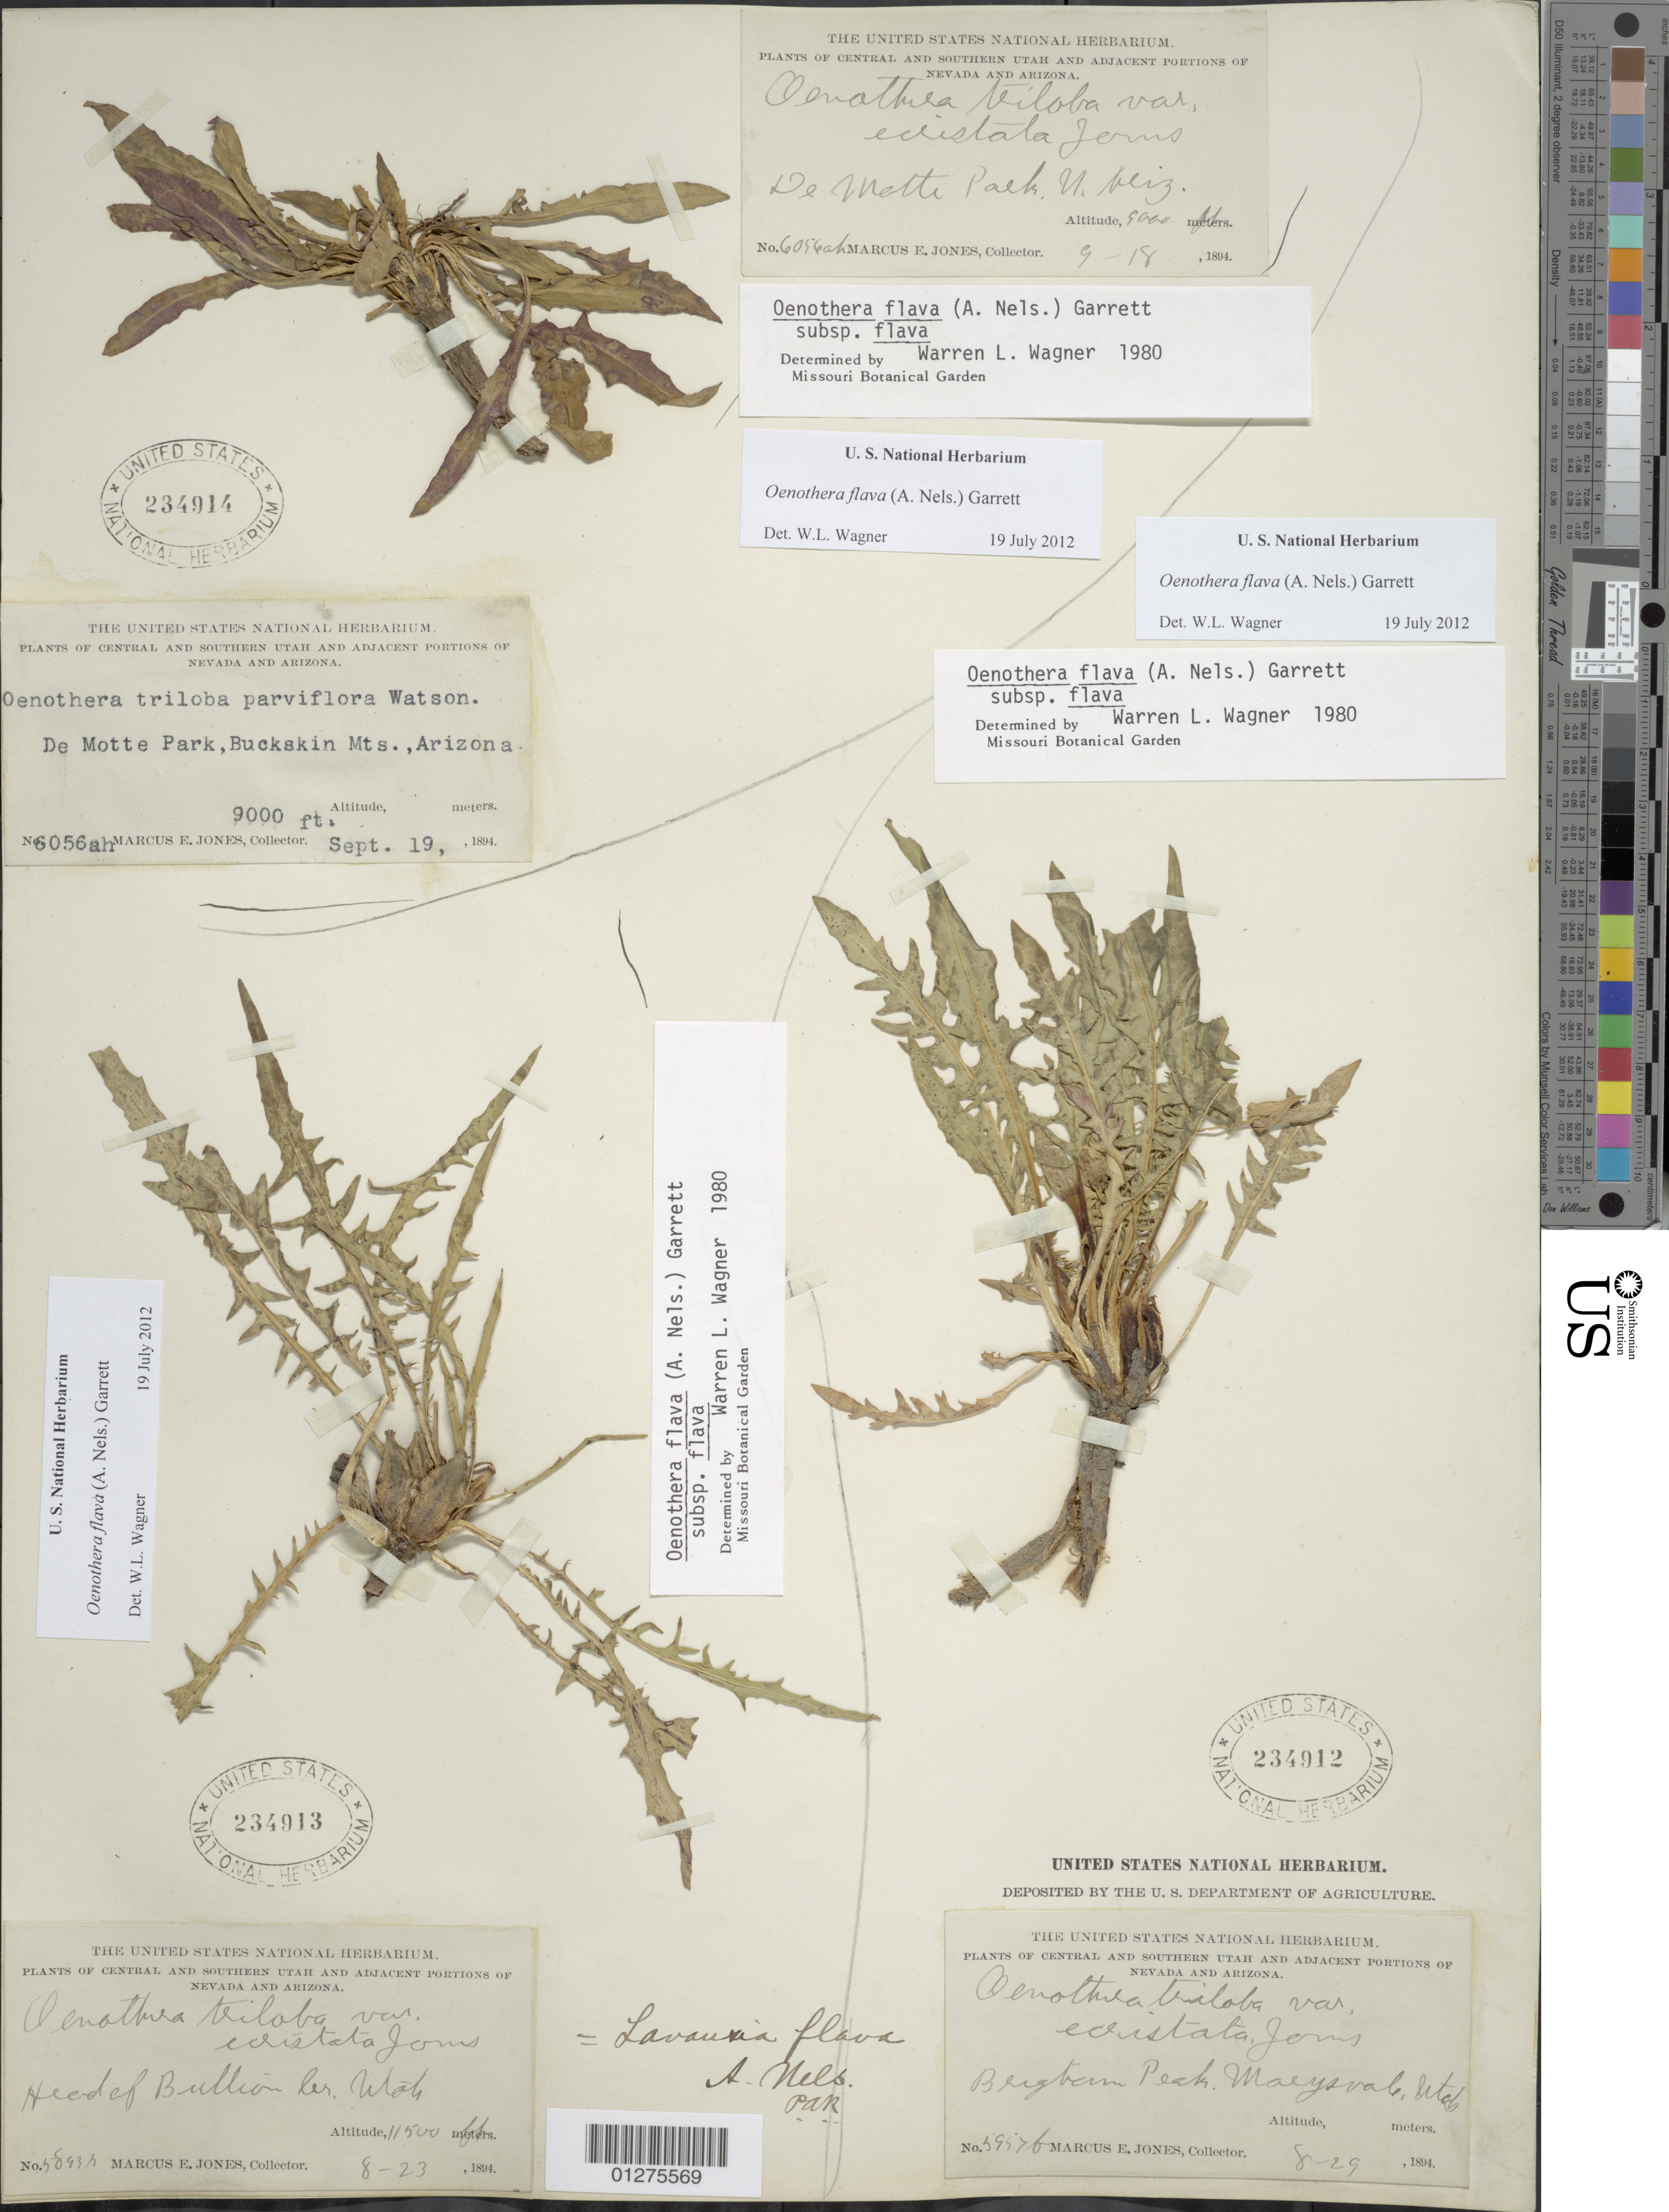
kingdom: Plantae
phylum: Tracheophyta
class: Magnoliopsida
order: Myrtales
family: Onagraceae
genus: Oenothera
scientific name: Oenothera flava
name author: (A. Nelson) Garrett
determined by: Wagner, W. L., (BOT), Smithsonian Institution - National Museum of Natural History (UNITED STATES)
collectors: M. E. Jones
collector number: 5957f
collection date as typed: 29 Aug 1894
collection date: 1894-08-29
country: United States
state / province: Utah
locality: Brigham peak, Marysvale.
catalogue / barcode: US 234912